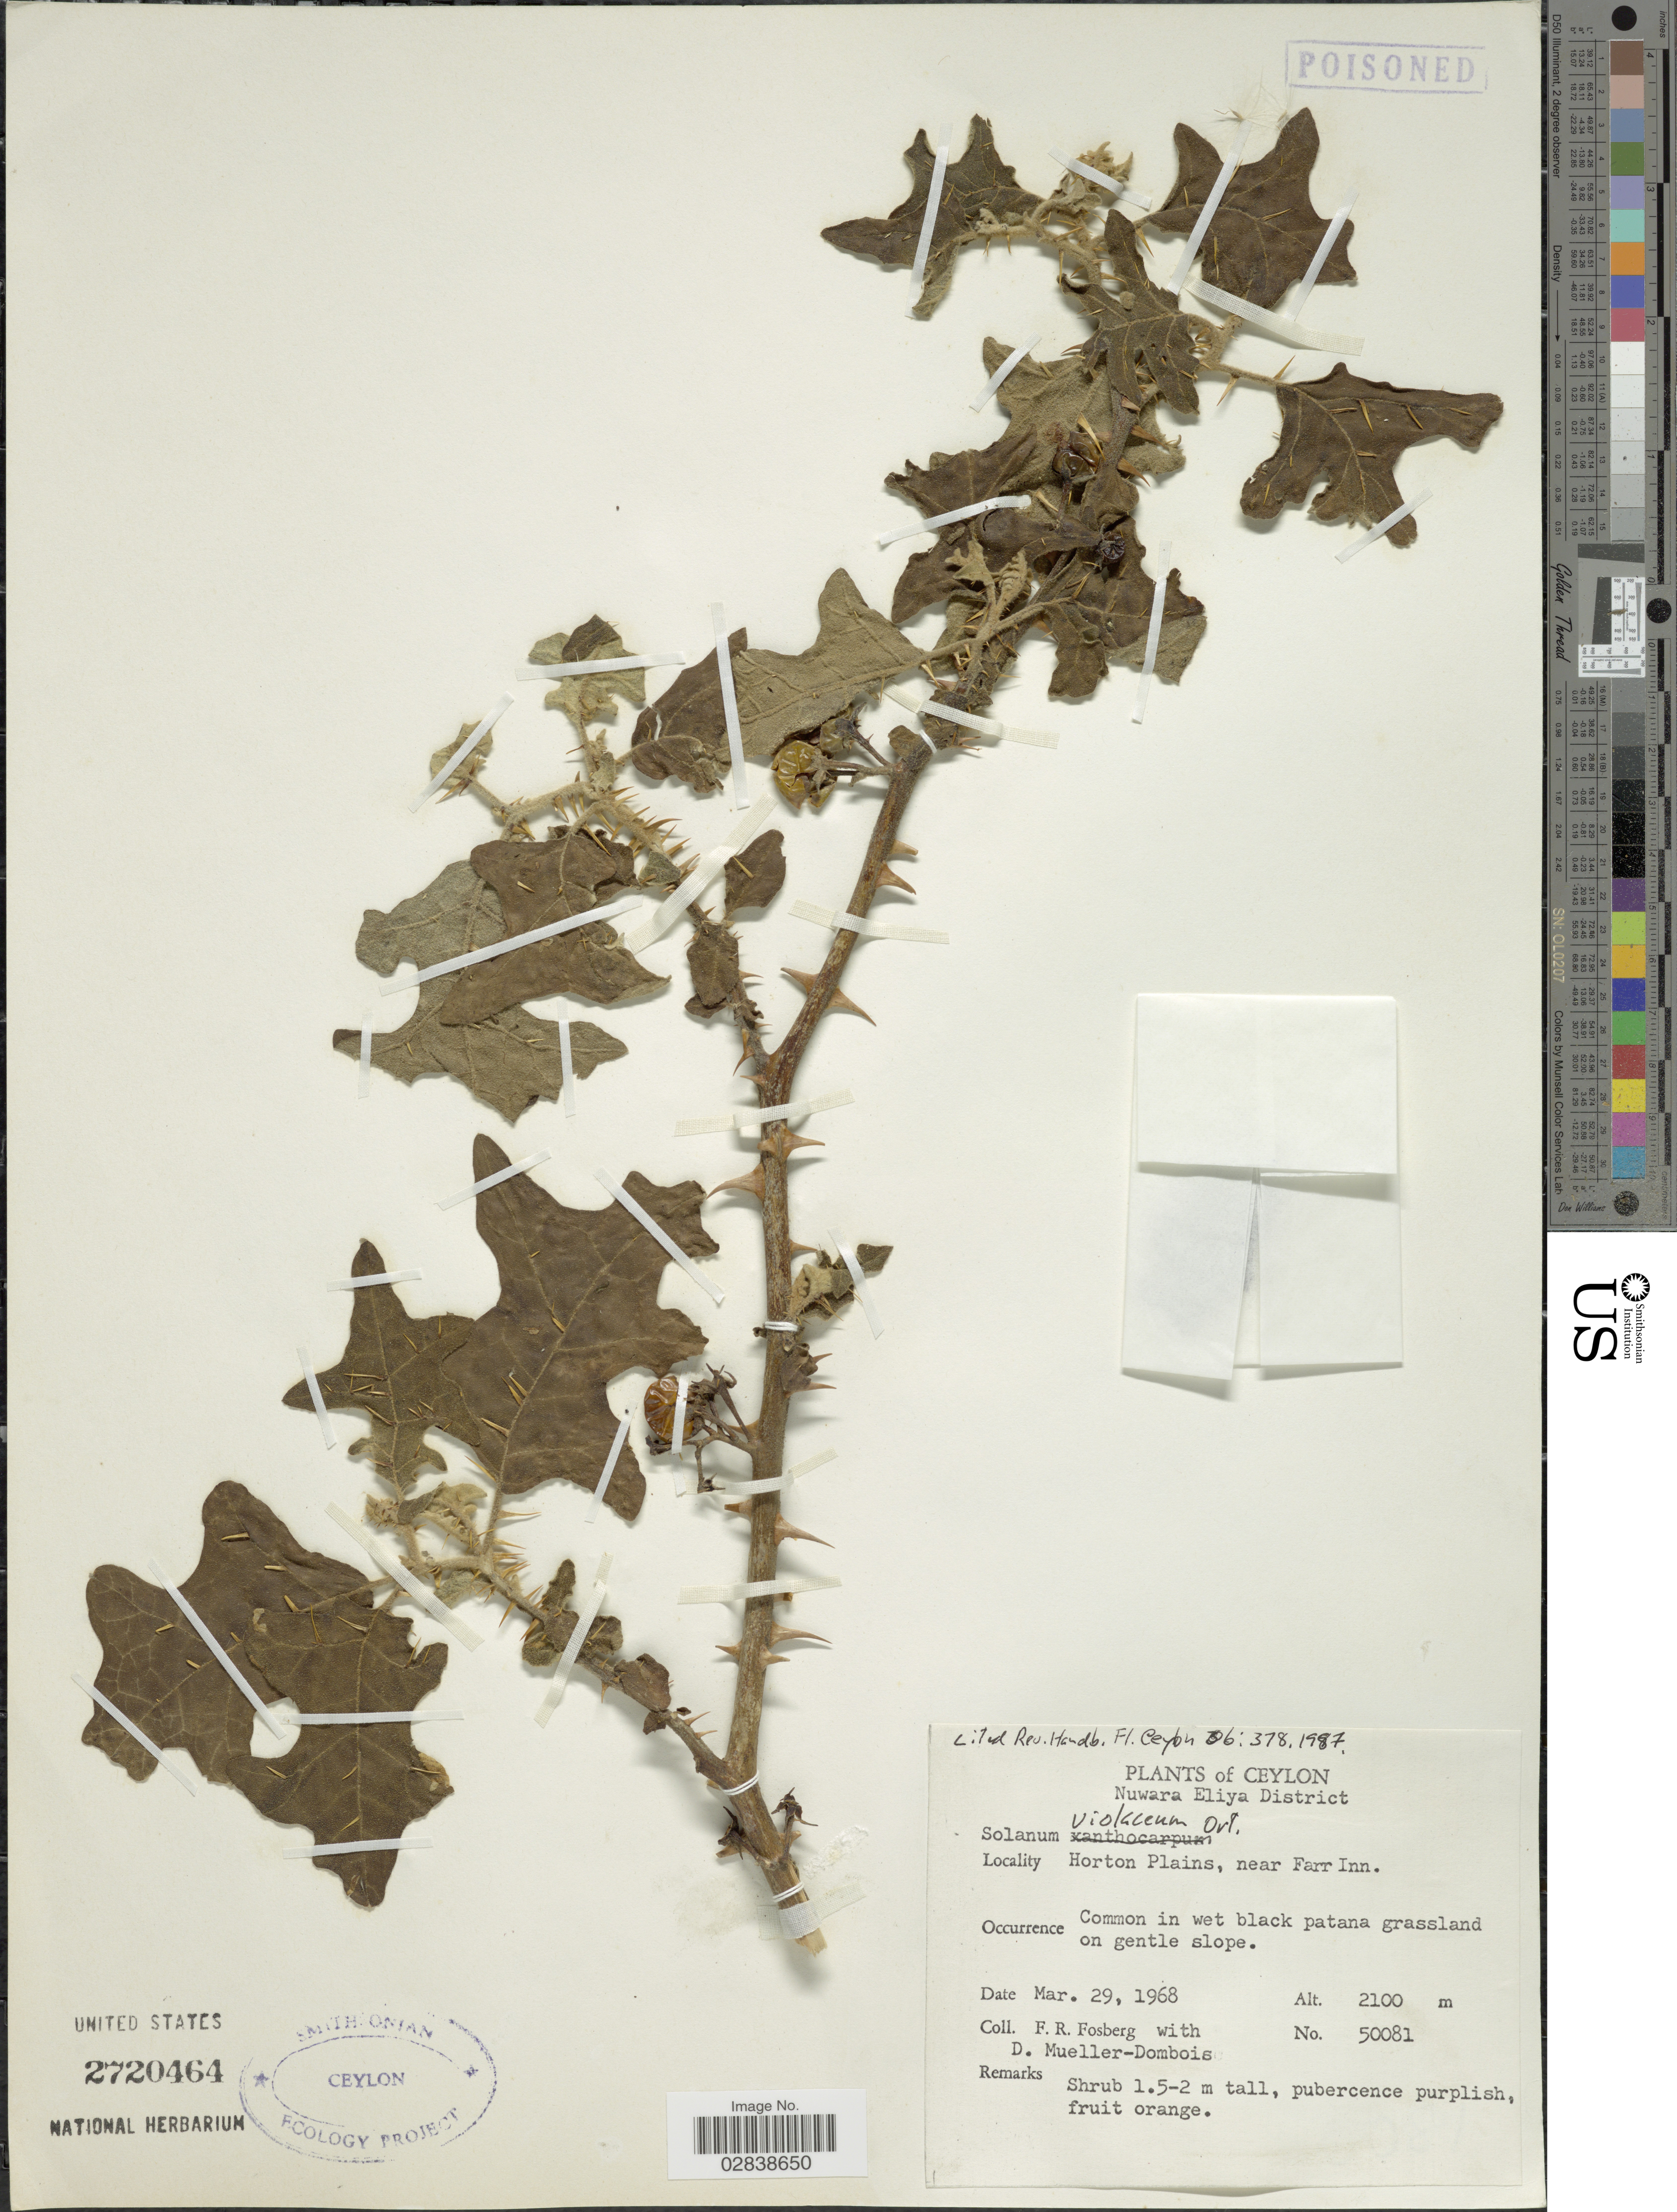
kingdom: Plantae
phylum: Tracheophyta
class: Magnoliopsida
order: Solanales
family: Solanaceae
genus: Solanum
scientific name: Solanum violaceum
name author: Ortega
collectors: F. R. Fosberg & D. Mueller-Dombois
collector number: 50081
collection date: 1968-03-29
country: Sri Lanka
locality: Ceylon. Nuwara Eliya District. Horton Plains, near Farr Inn.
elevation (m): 2100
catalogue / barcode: US 2720464